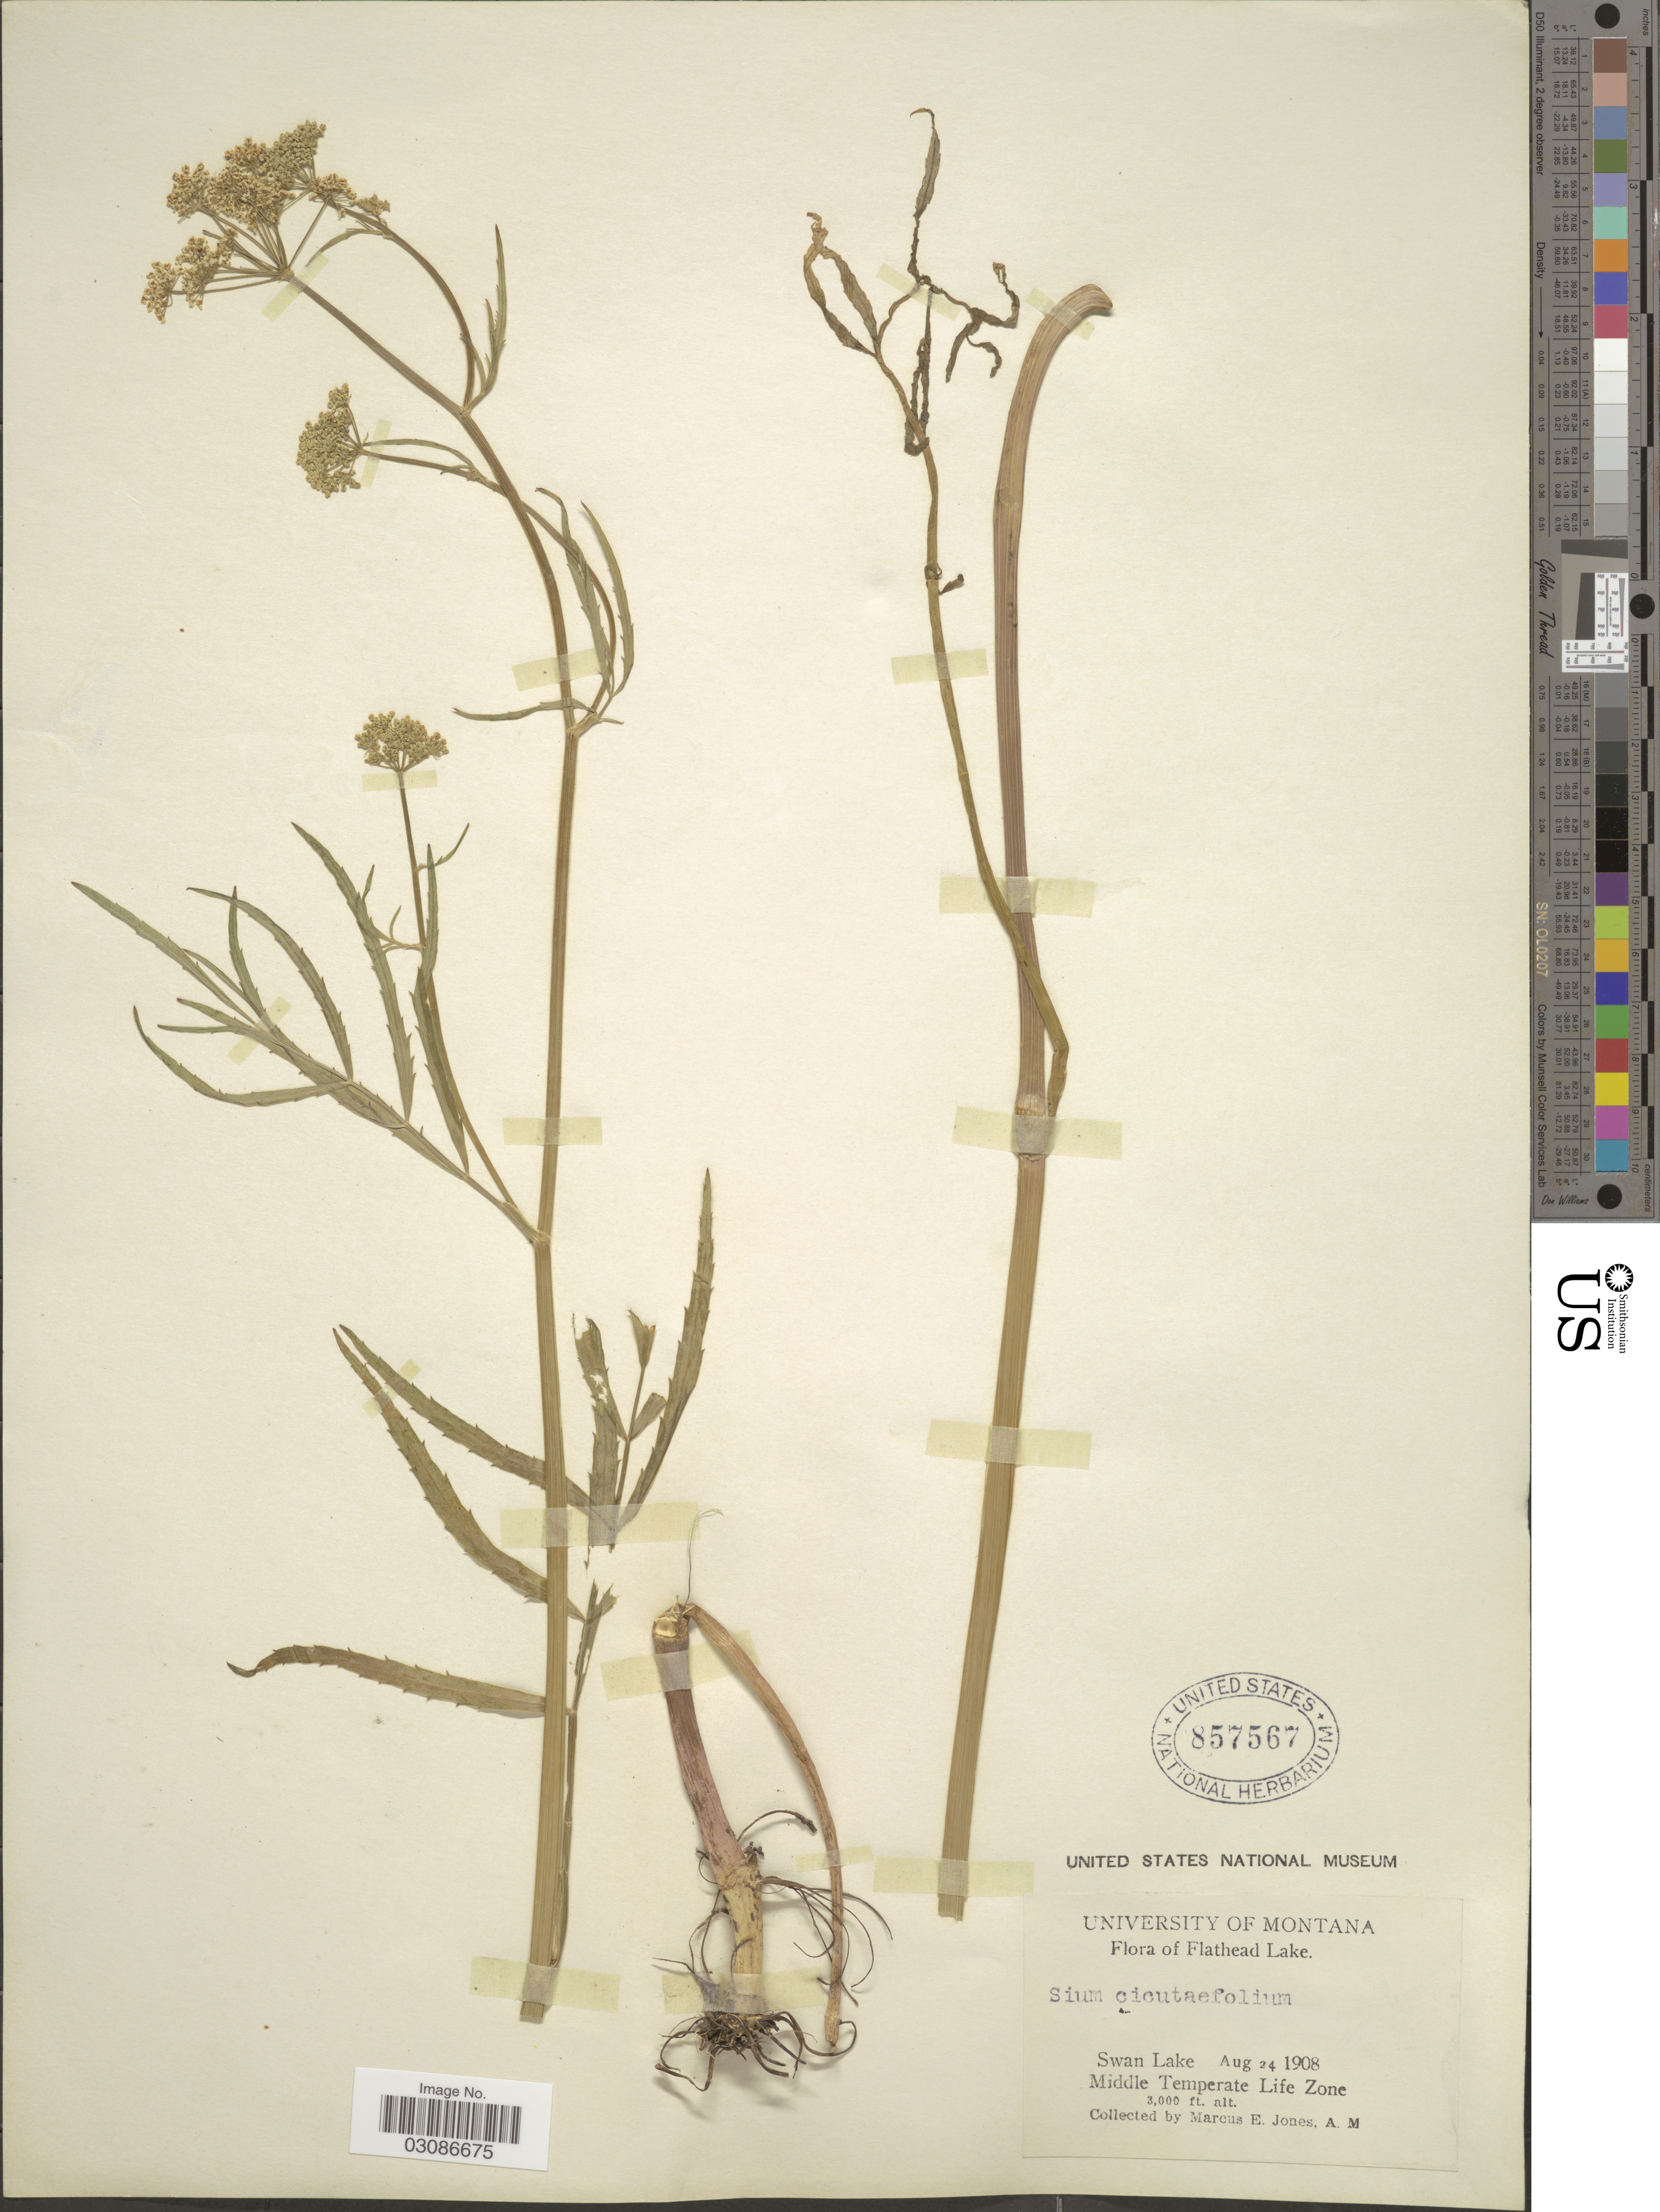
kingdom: Plantae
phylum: Tracheophyta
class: Magnoliopsida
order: Apiales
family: Apiaceae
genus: Sium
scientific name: Sium suave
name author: Walter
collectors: M. E. Jones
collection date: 1908-08-24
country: United States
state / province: Montana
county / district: Lake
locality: Flathead Lake. Swan Lake. Middle Temperate Life Zone.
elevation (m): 914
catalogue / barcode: US 857567